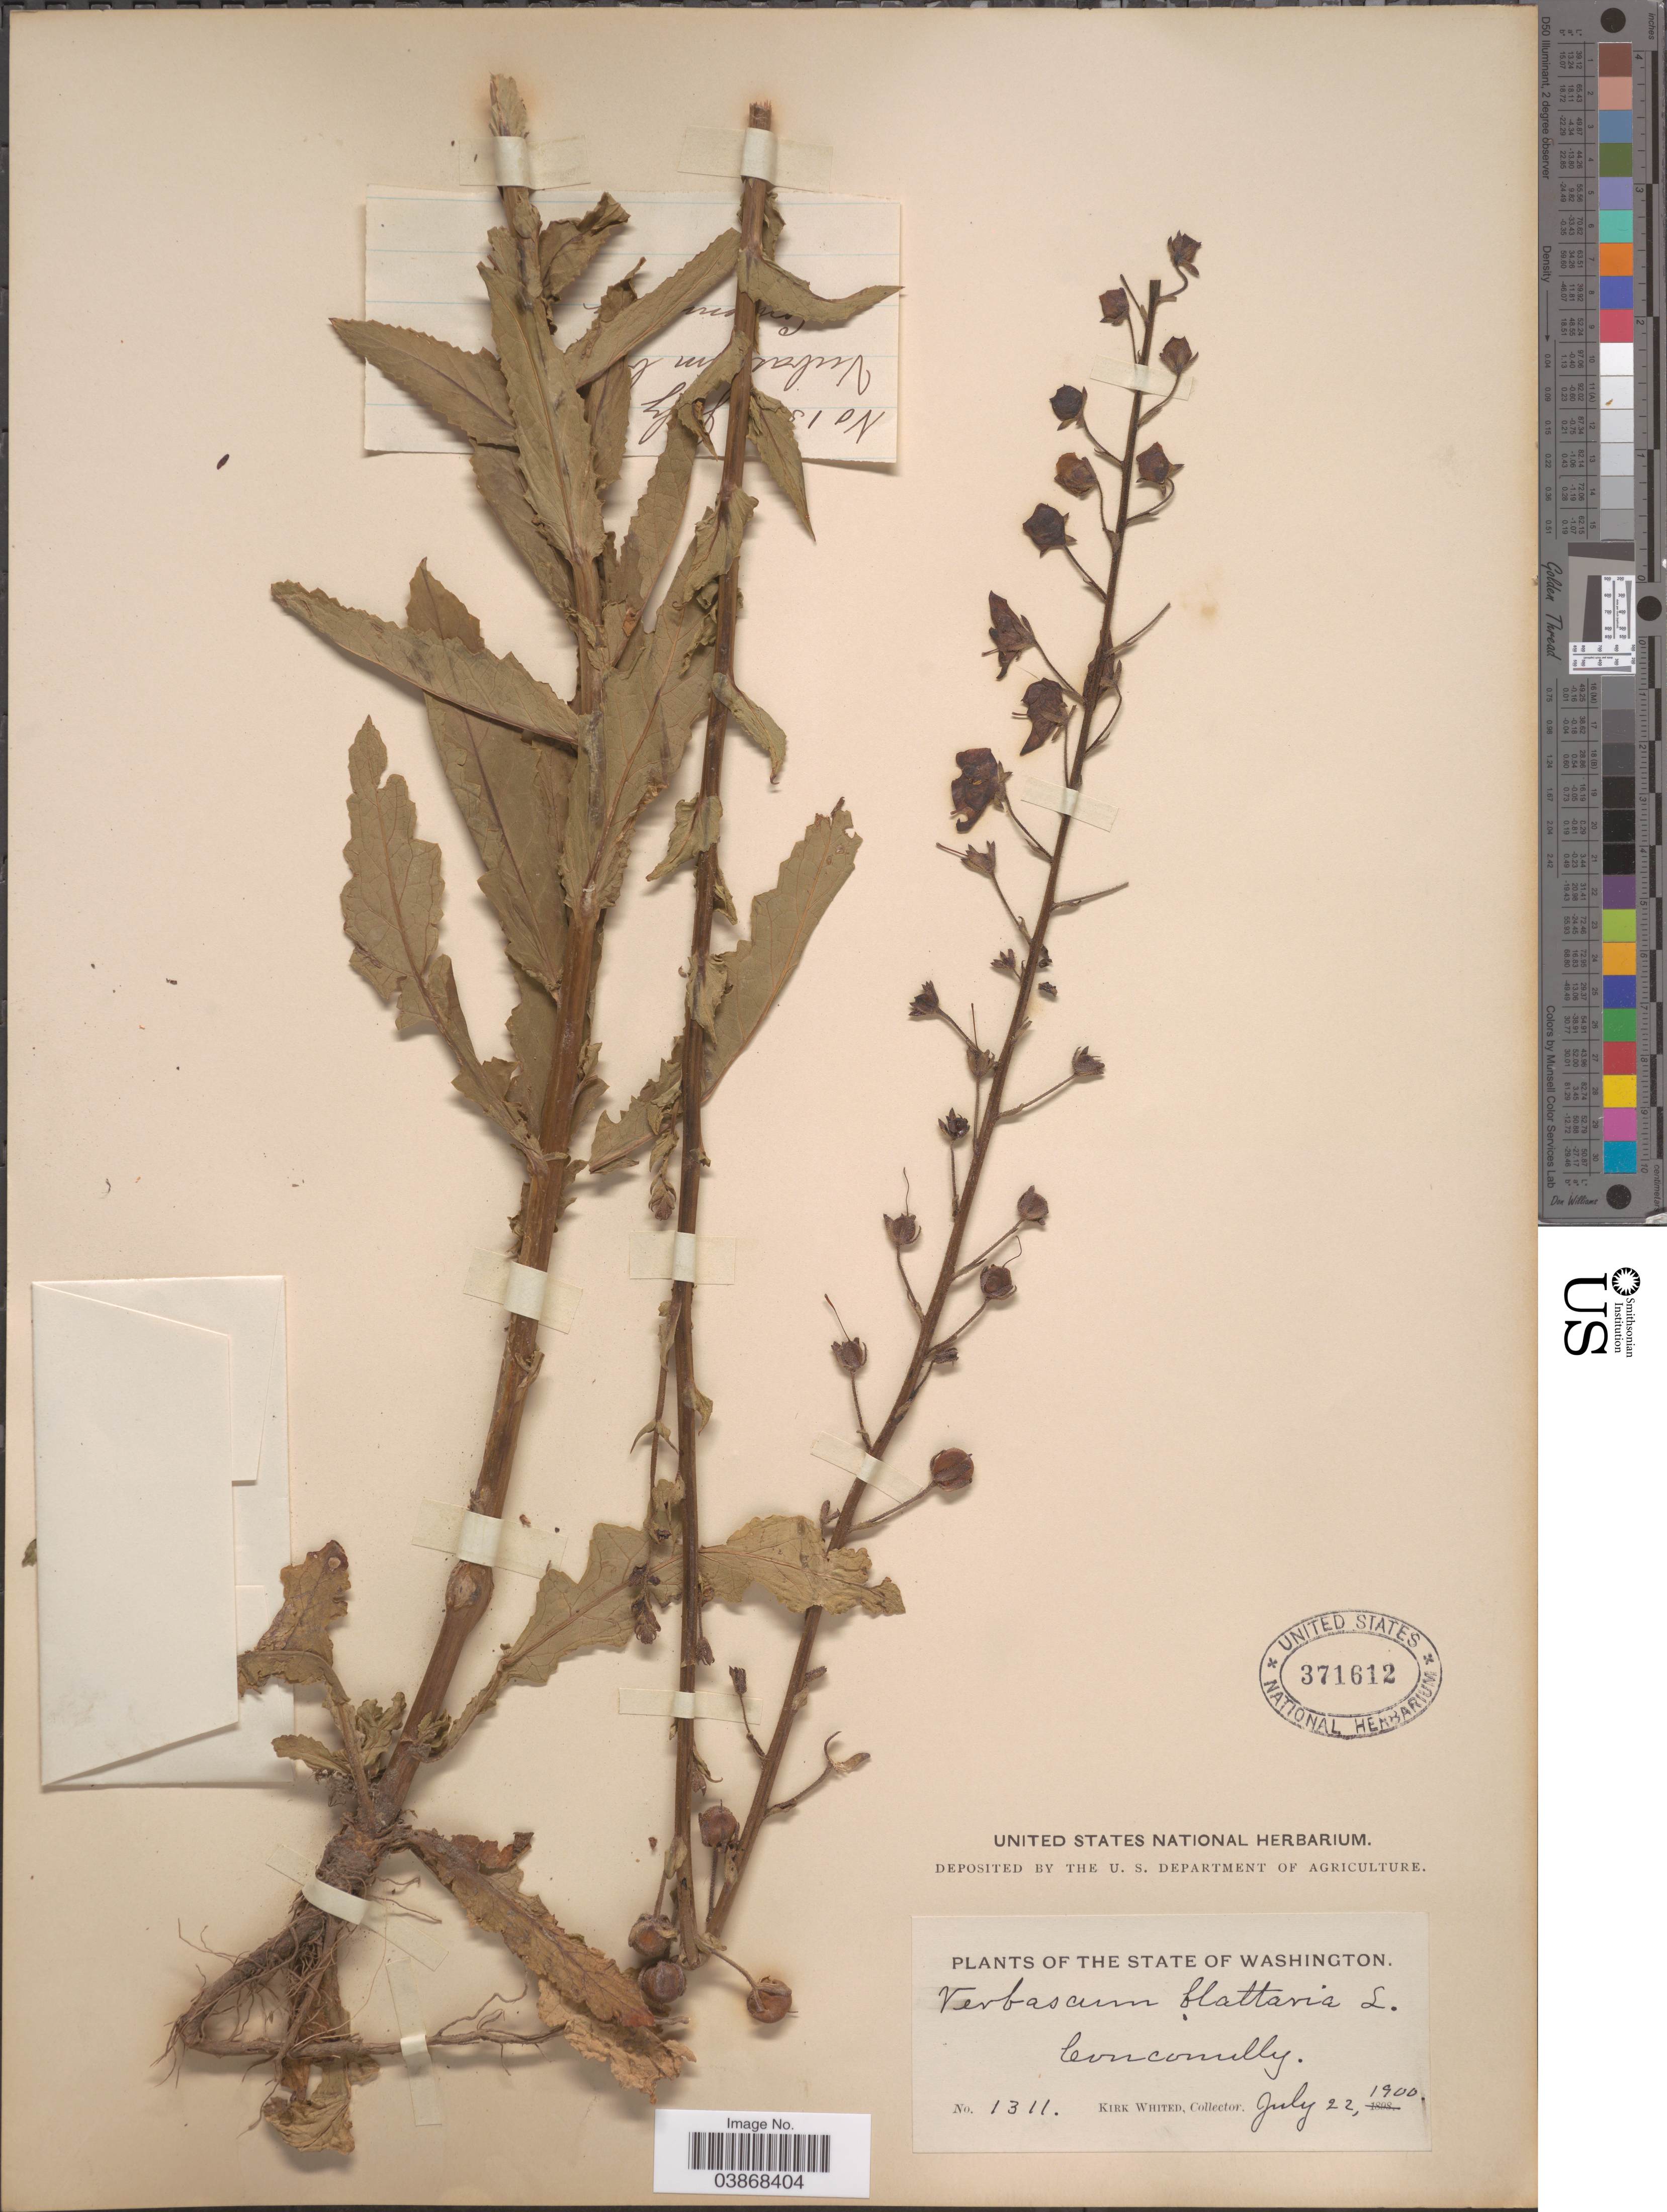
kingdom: Plantae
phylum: Tracheophyta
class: Magnoliopsida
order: Lamiales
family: Scrophulariaceae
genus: Verbascum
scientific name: Verbascum blattaria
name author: L.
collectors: K. Whited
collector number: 1311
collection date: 1900-07-22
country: United States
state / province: Washington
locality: Conconully.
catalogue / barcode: US 371612